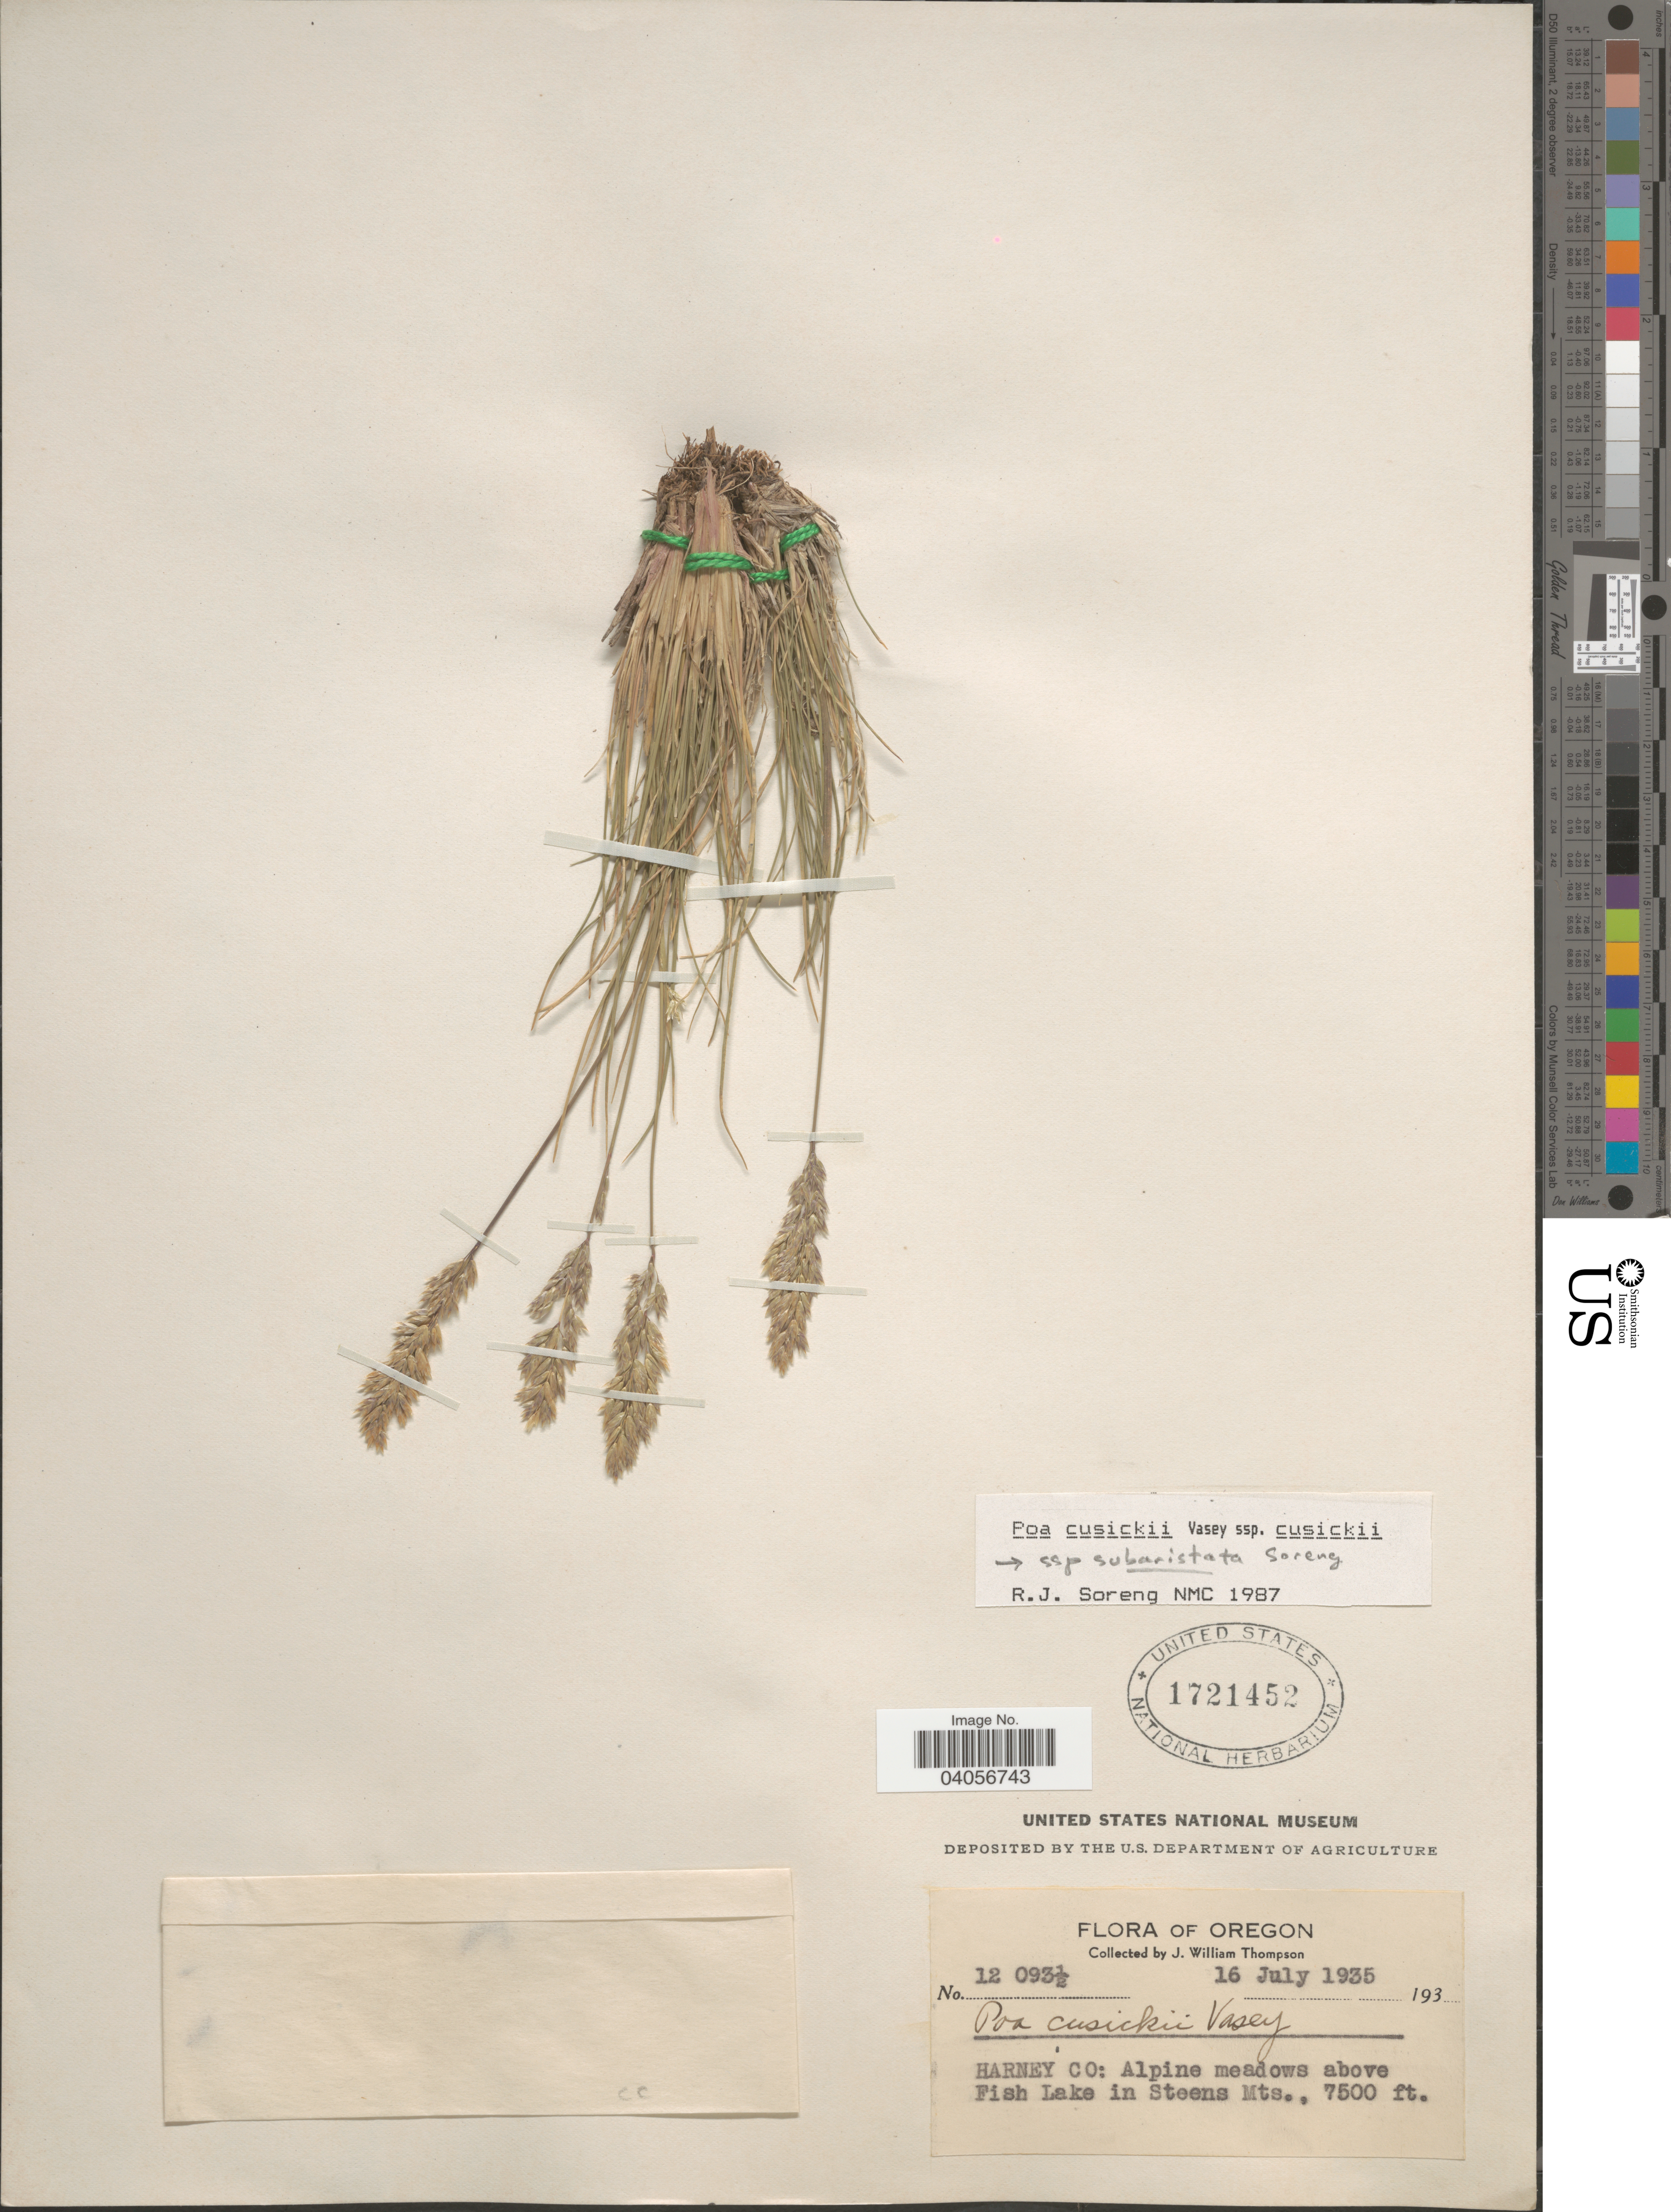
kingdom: Plantae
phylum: Tracheophyta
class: Liliopsida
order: Poales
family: Poaceae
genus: Poa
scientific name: Poa cusickii subsp. cusickii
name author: Vasey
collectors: J. W. Thompson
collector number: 12093½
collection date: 1935-07-16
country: United States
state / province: Oregon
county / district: Harney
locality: Harney Co: Alpine meadows above Fish Lake in Steens Mts.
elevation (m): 2286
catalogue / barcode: US 1721452